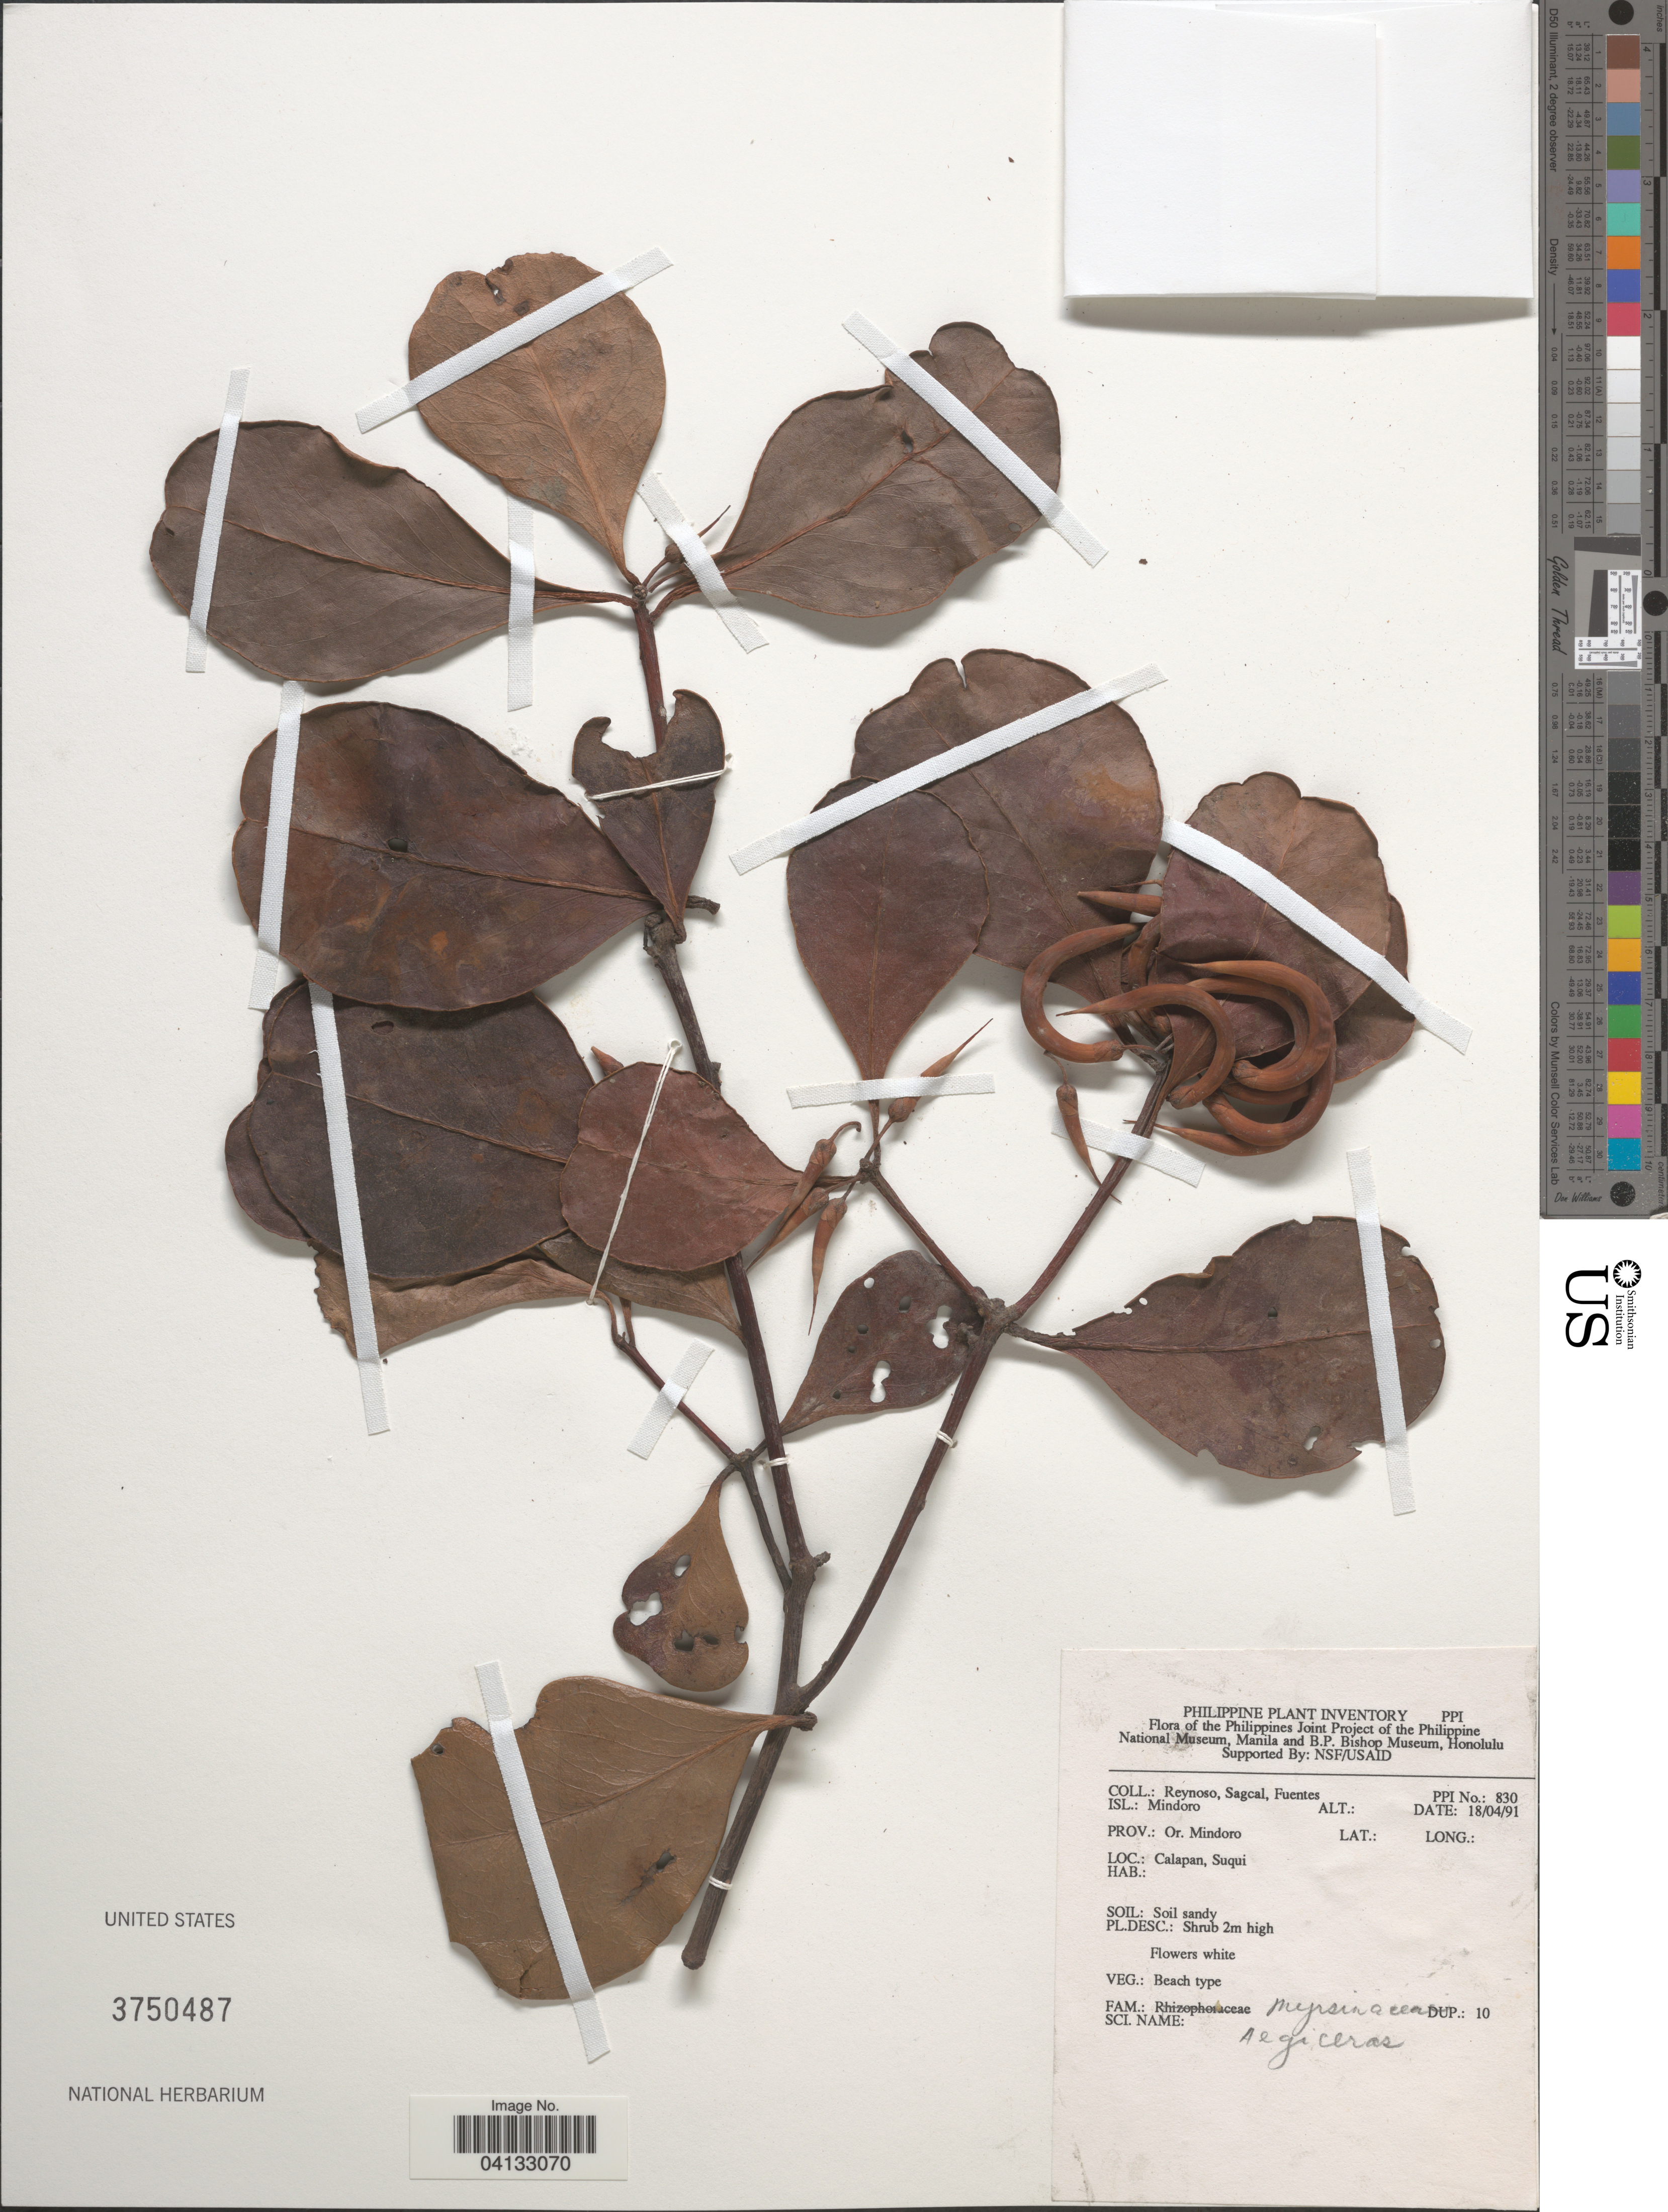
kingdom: Plantae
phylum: Tracheophyta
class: Magnoliopsida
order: Ericales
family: Primulaceae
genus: Aegiceras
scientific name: Aegiceras corniculatum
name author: (L.) Blanco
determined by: Strong, M. T., (US), Smithsonian Institution - National Museum of Natural History (UNITED STATES)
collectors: E. Reynoso, E. Sagcal & -. Fuentes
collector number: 830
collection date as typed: Transcribed d/m/y: 18/4/91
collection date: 1991-04-18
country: Philippines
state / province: Mimaropa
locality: Isl.: Mindoro. Prov.: Or. Mindoro. Calapan, Suqui.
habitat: Beach type.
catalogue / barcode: US 3750487